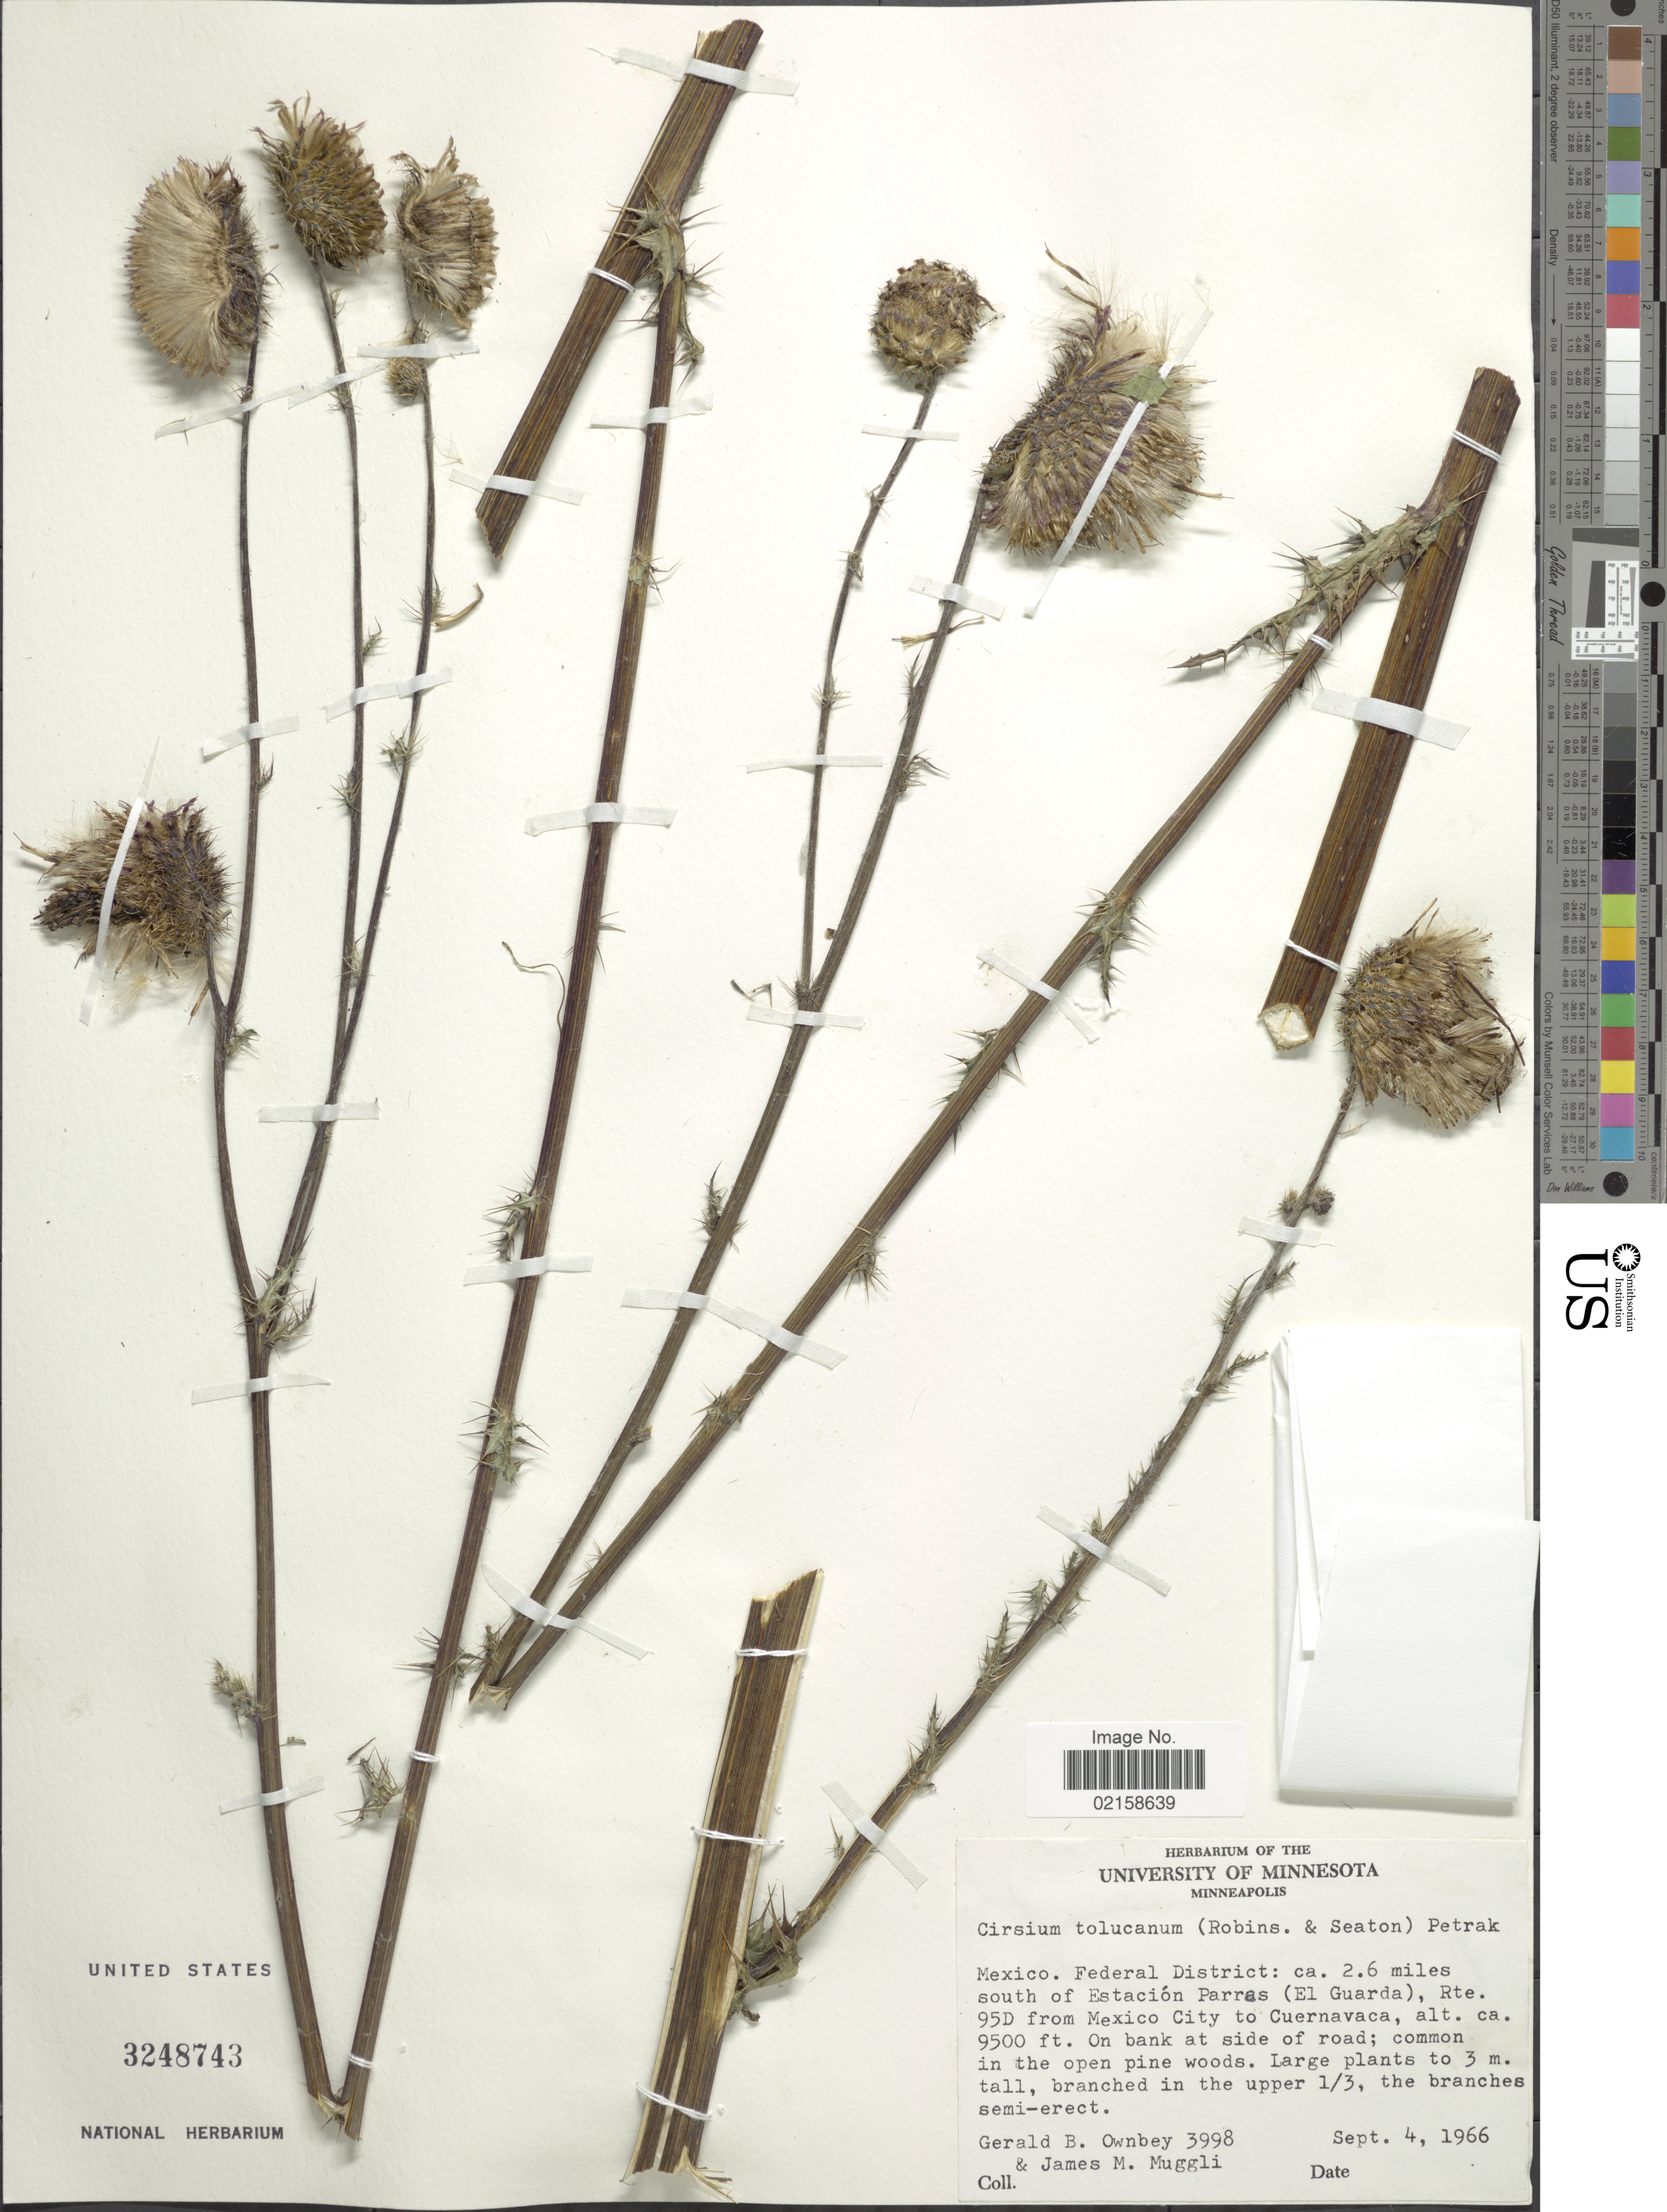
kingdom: Plantae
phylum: Tracheophyta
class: Magnoliopsida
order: Asterales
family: Asteraceae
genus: Cirsium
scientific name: Cirsium tolucanum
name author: (B.L. Rob. & Seaton) Petr.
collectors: G. B. Ownbey & J. Muggli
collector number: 3998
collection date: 1966-09-04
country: Mexico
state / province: Distrito Federal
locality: Ca. 2.6 miles south of Estacion Parras (El Guarda), rte. 95D from Mexico City to Cuernavaca, on bank side of road.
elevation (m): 2896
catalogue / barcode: US 3248743